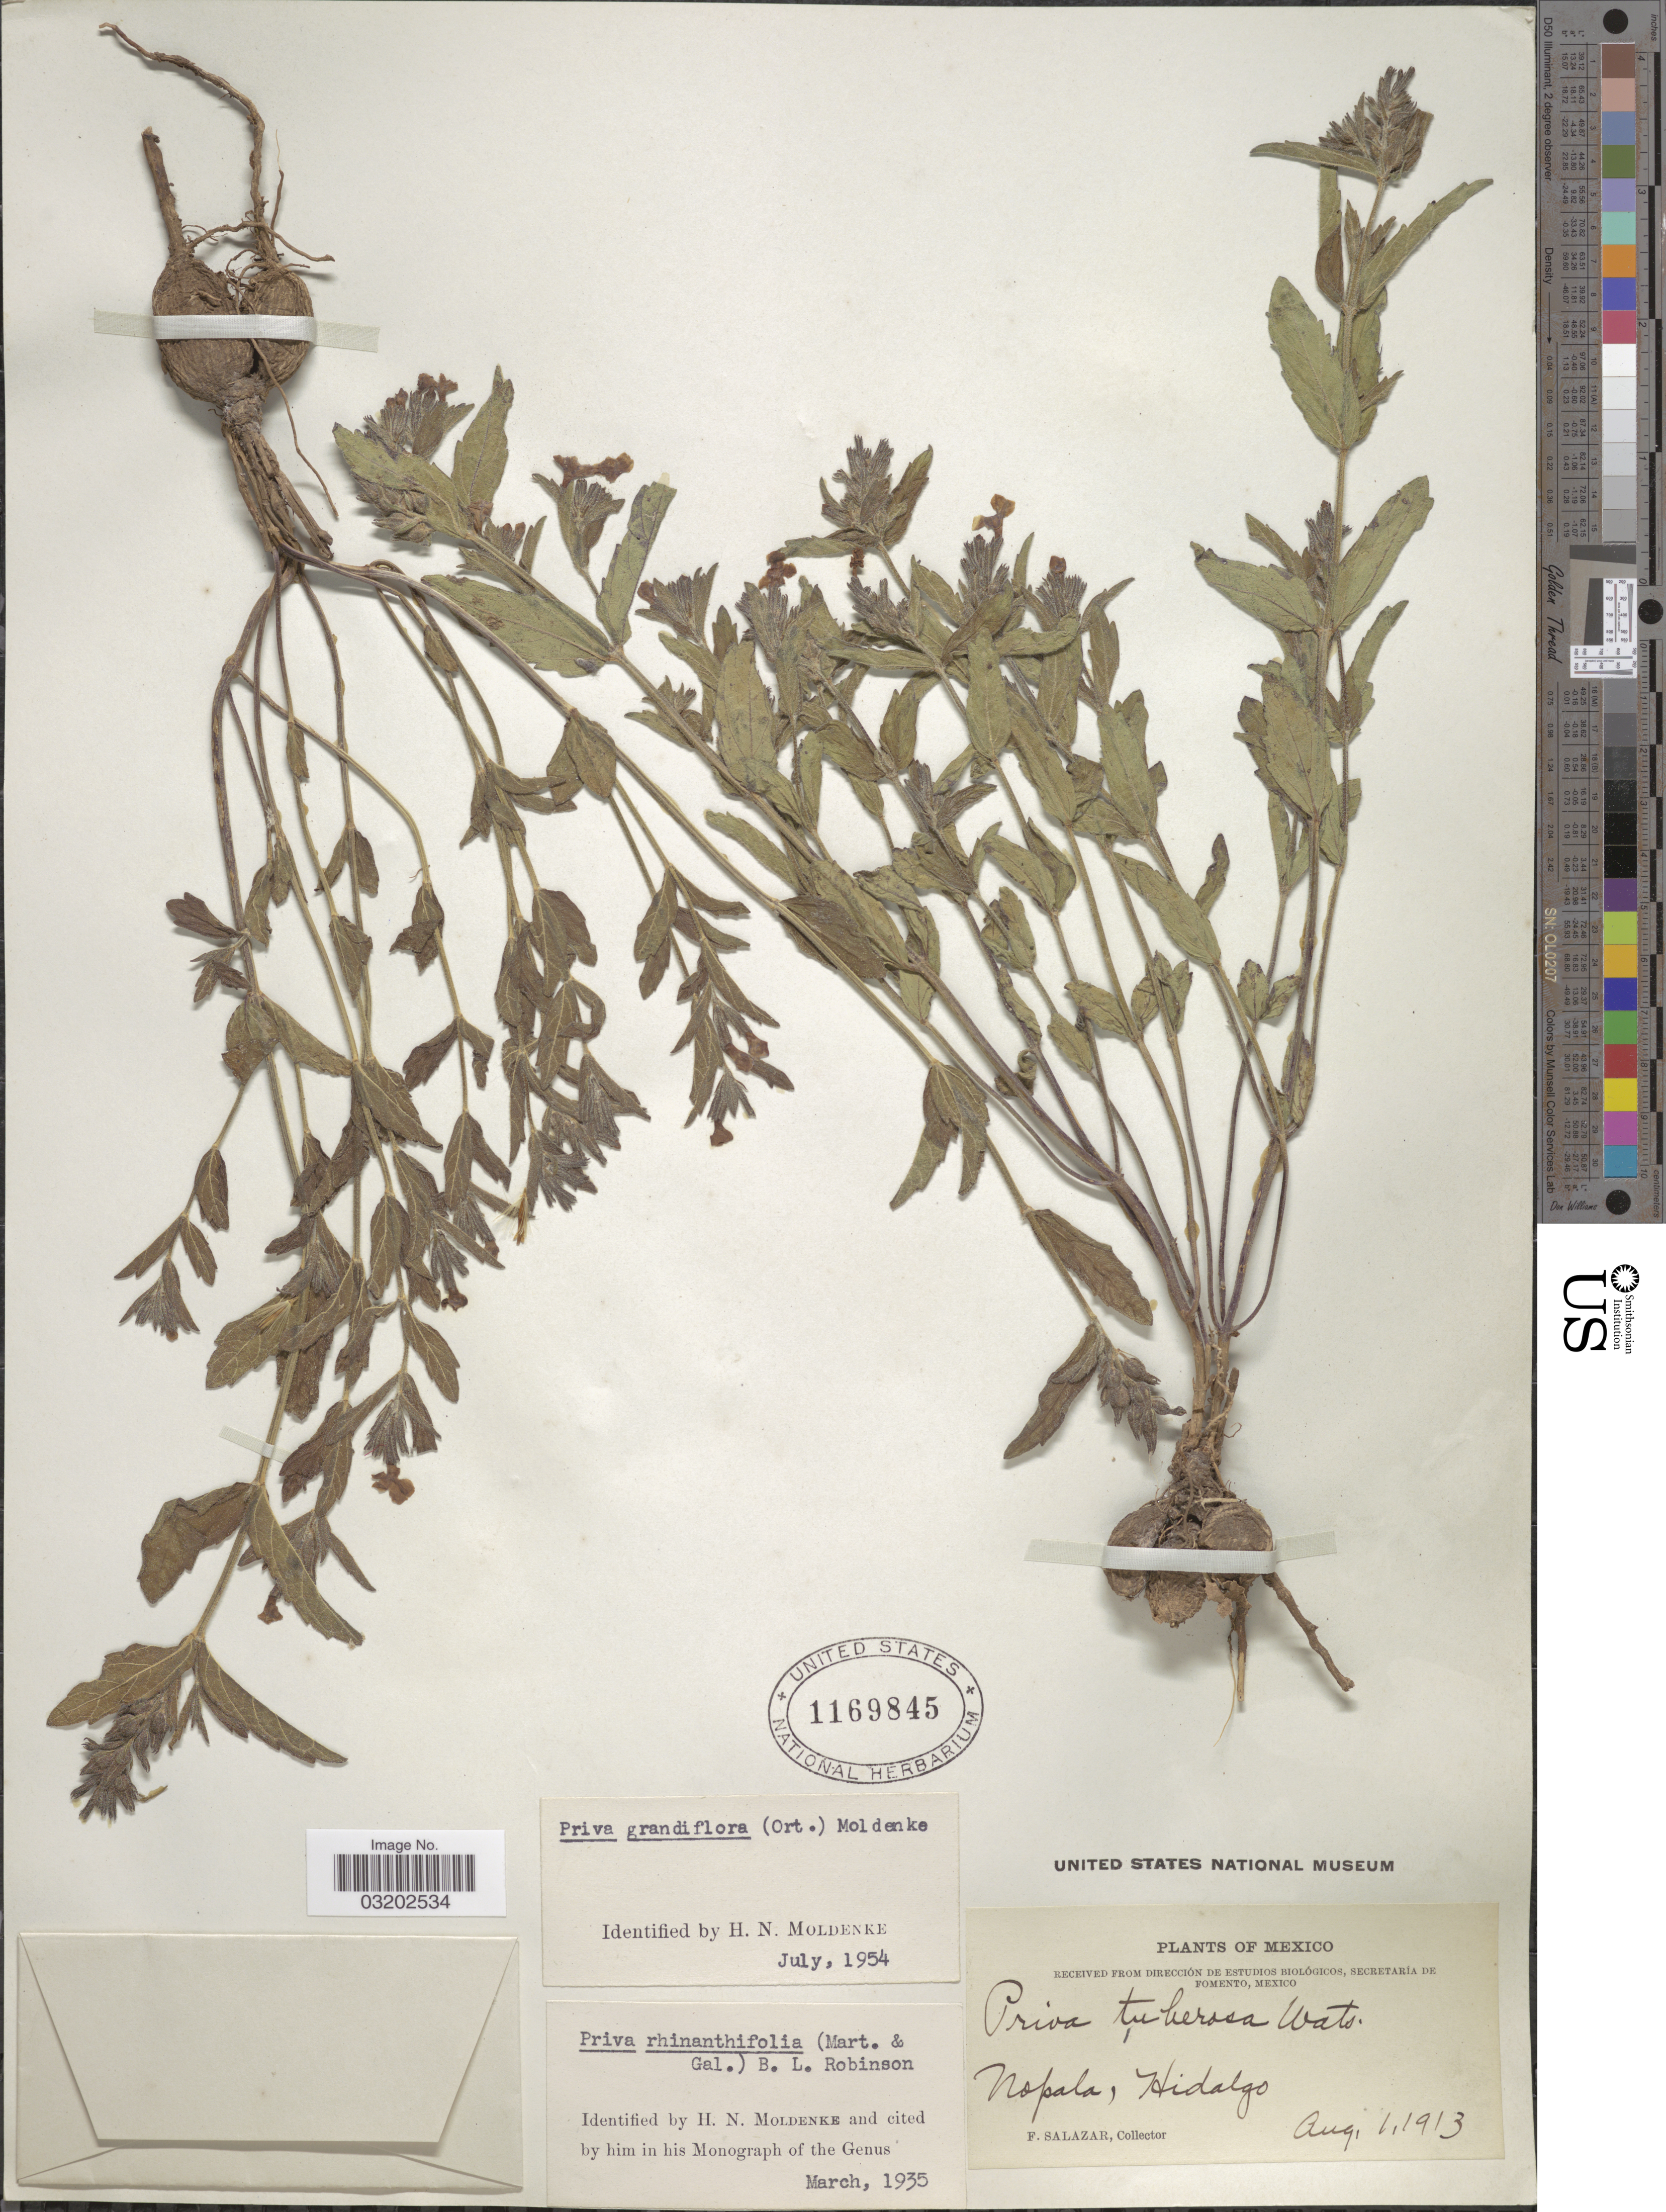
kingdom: Plantae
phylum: Tracheophyta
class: Magnoliopsida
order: Lamiales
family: Verbenaceae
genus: Priva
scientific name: Priva grandiflora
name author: Moldenke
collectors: F. Salazar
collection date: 1913-08-01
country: Mexico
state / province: Hidalgo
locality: Nopala.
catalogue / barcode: US 1169845